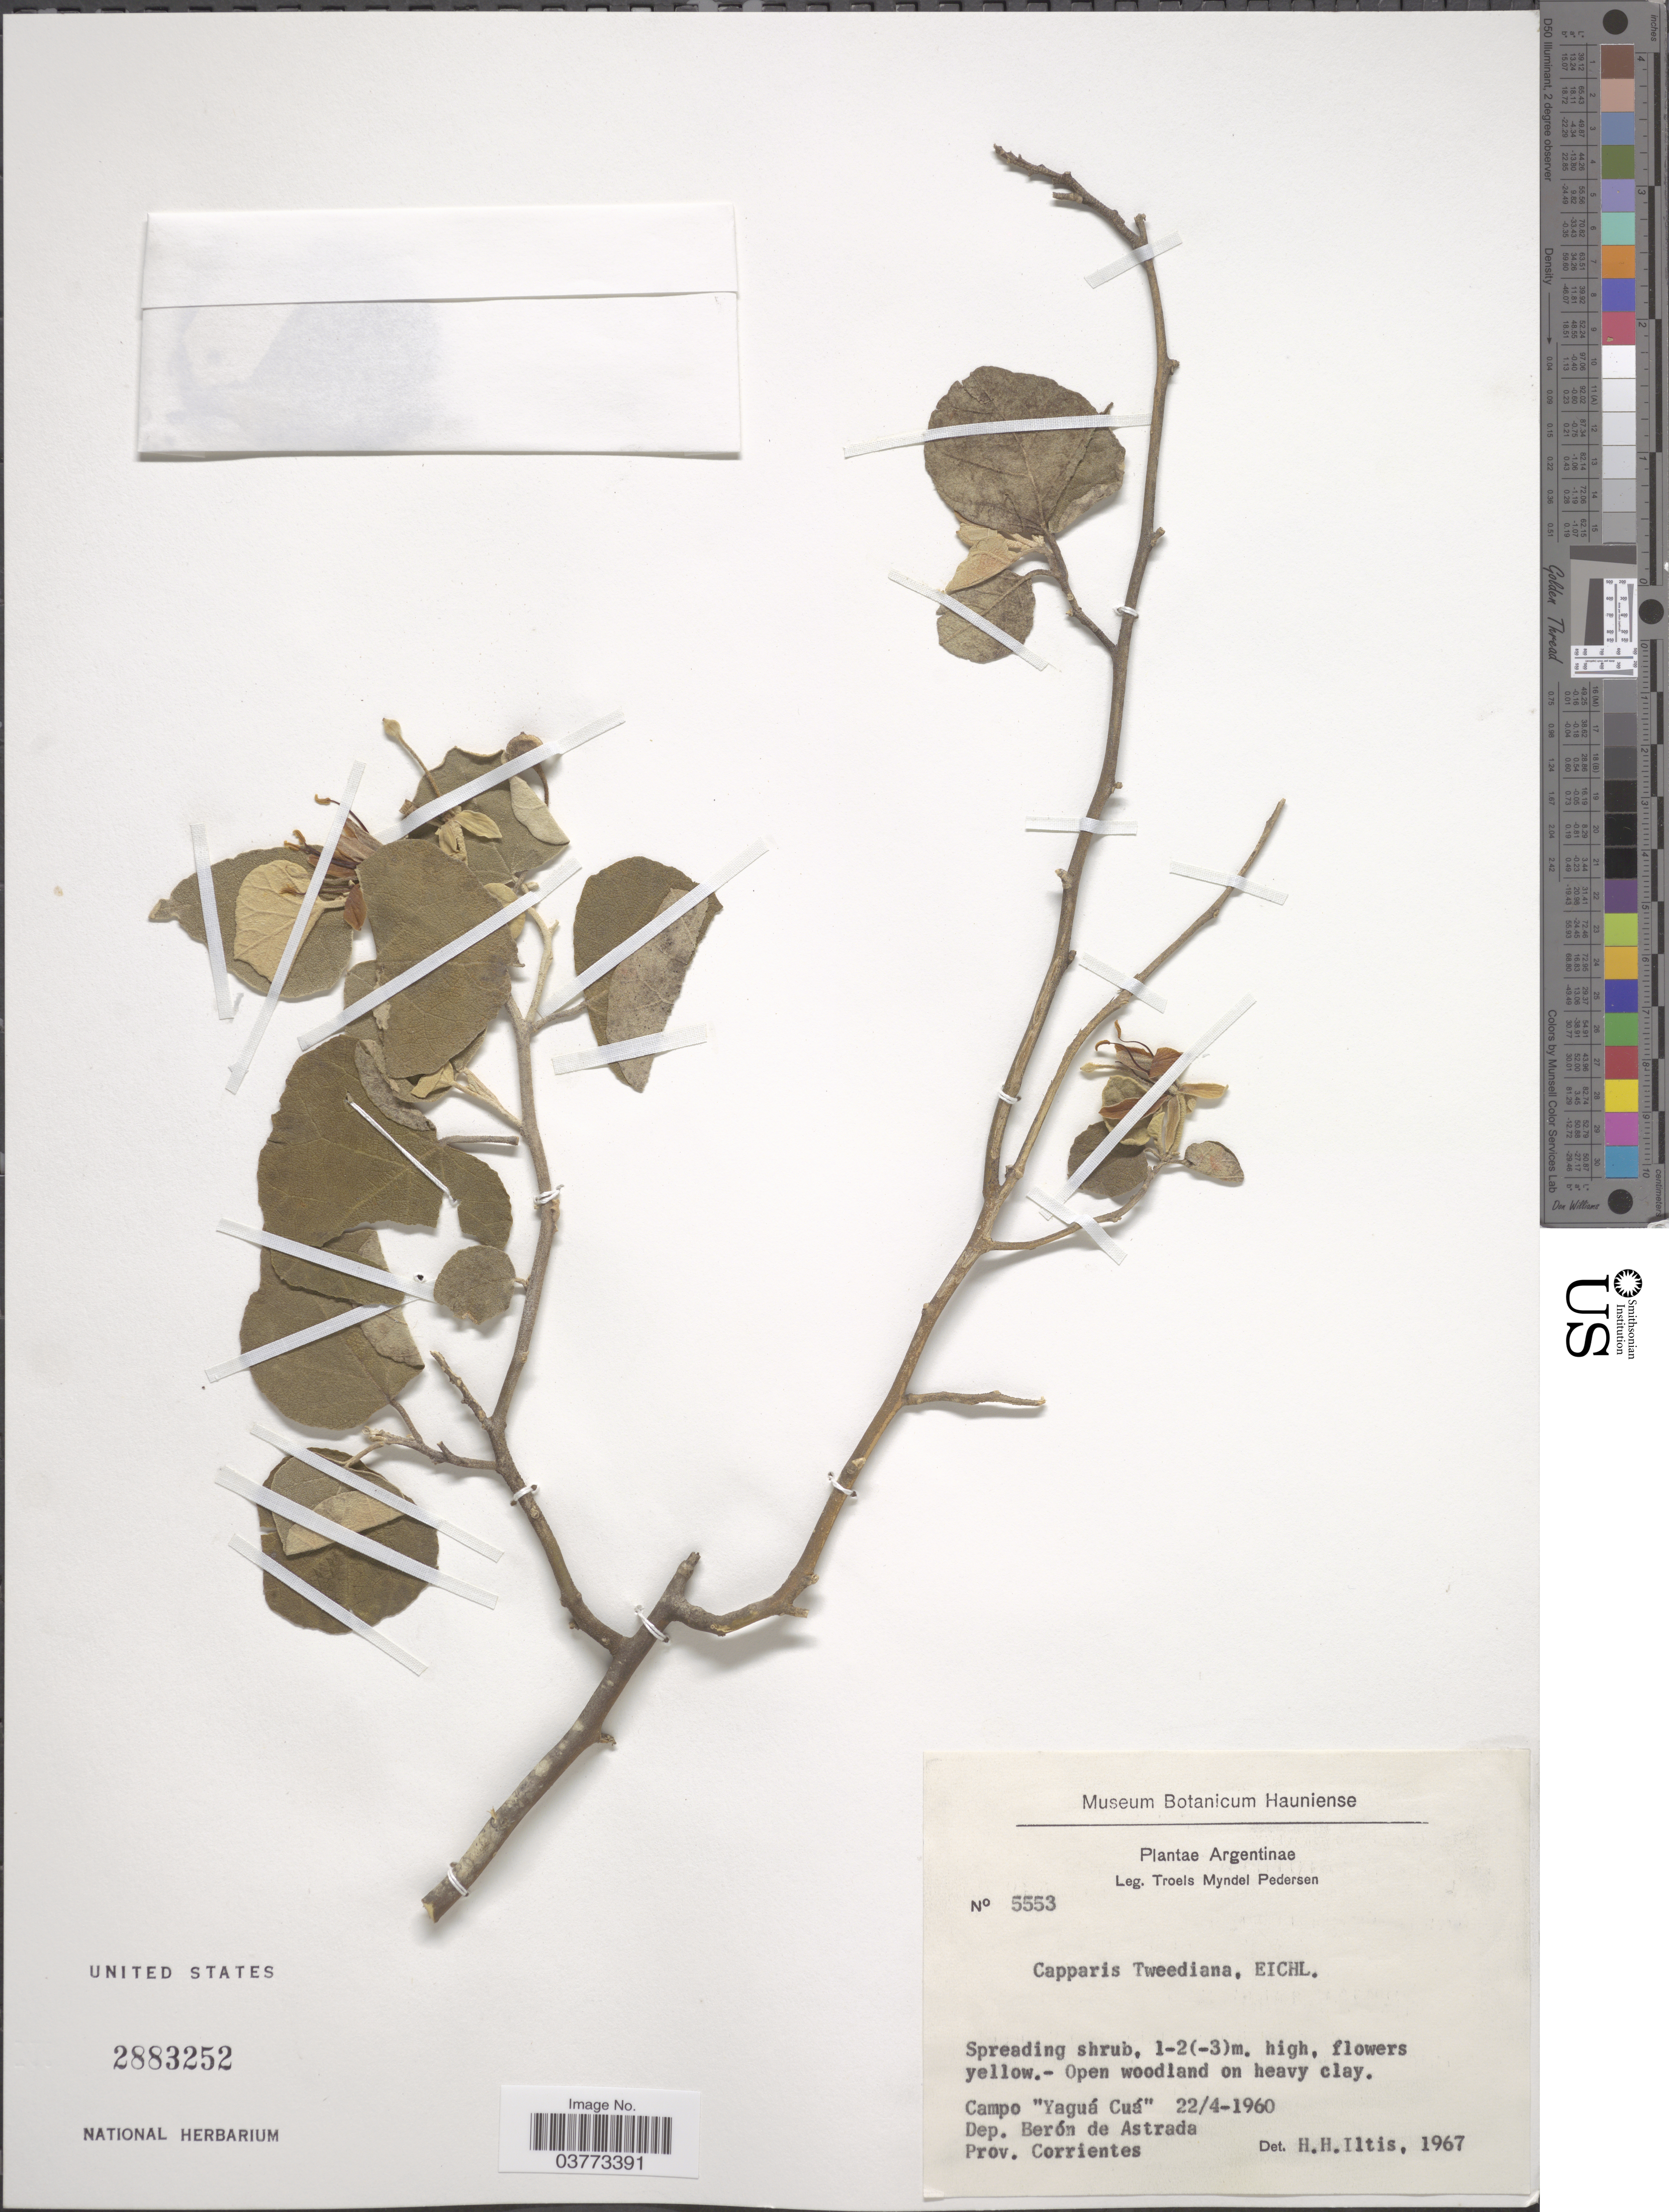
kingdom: Plantae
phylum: Tracheophyta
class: Magnoliopsida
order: Brassicales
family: Capparaceae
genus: Capparicordis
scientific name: Capparicordis tweediana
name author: (Eichler) Iltis & Cornejo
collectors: T. Pederson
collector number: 5553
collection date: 1960-04-22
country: Argentina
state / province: Corrientes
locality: Campo "Yaguá Cuá". Dep. Berón de Astrada.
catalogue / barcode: US 2883252